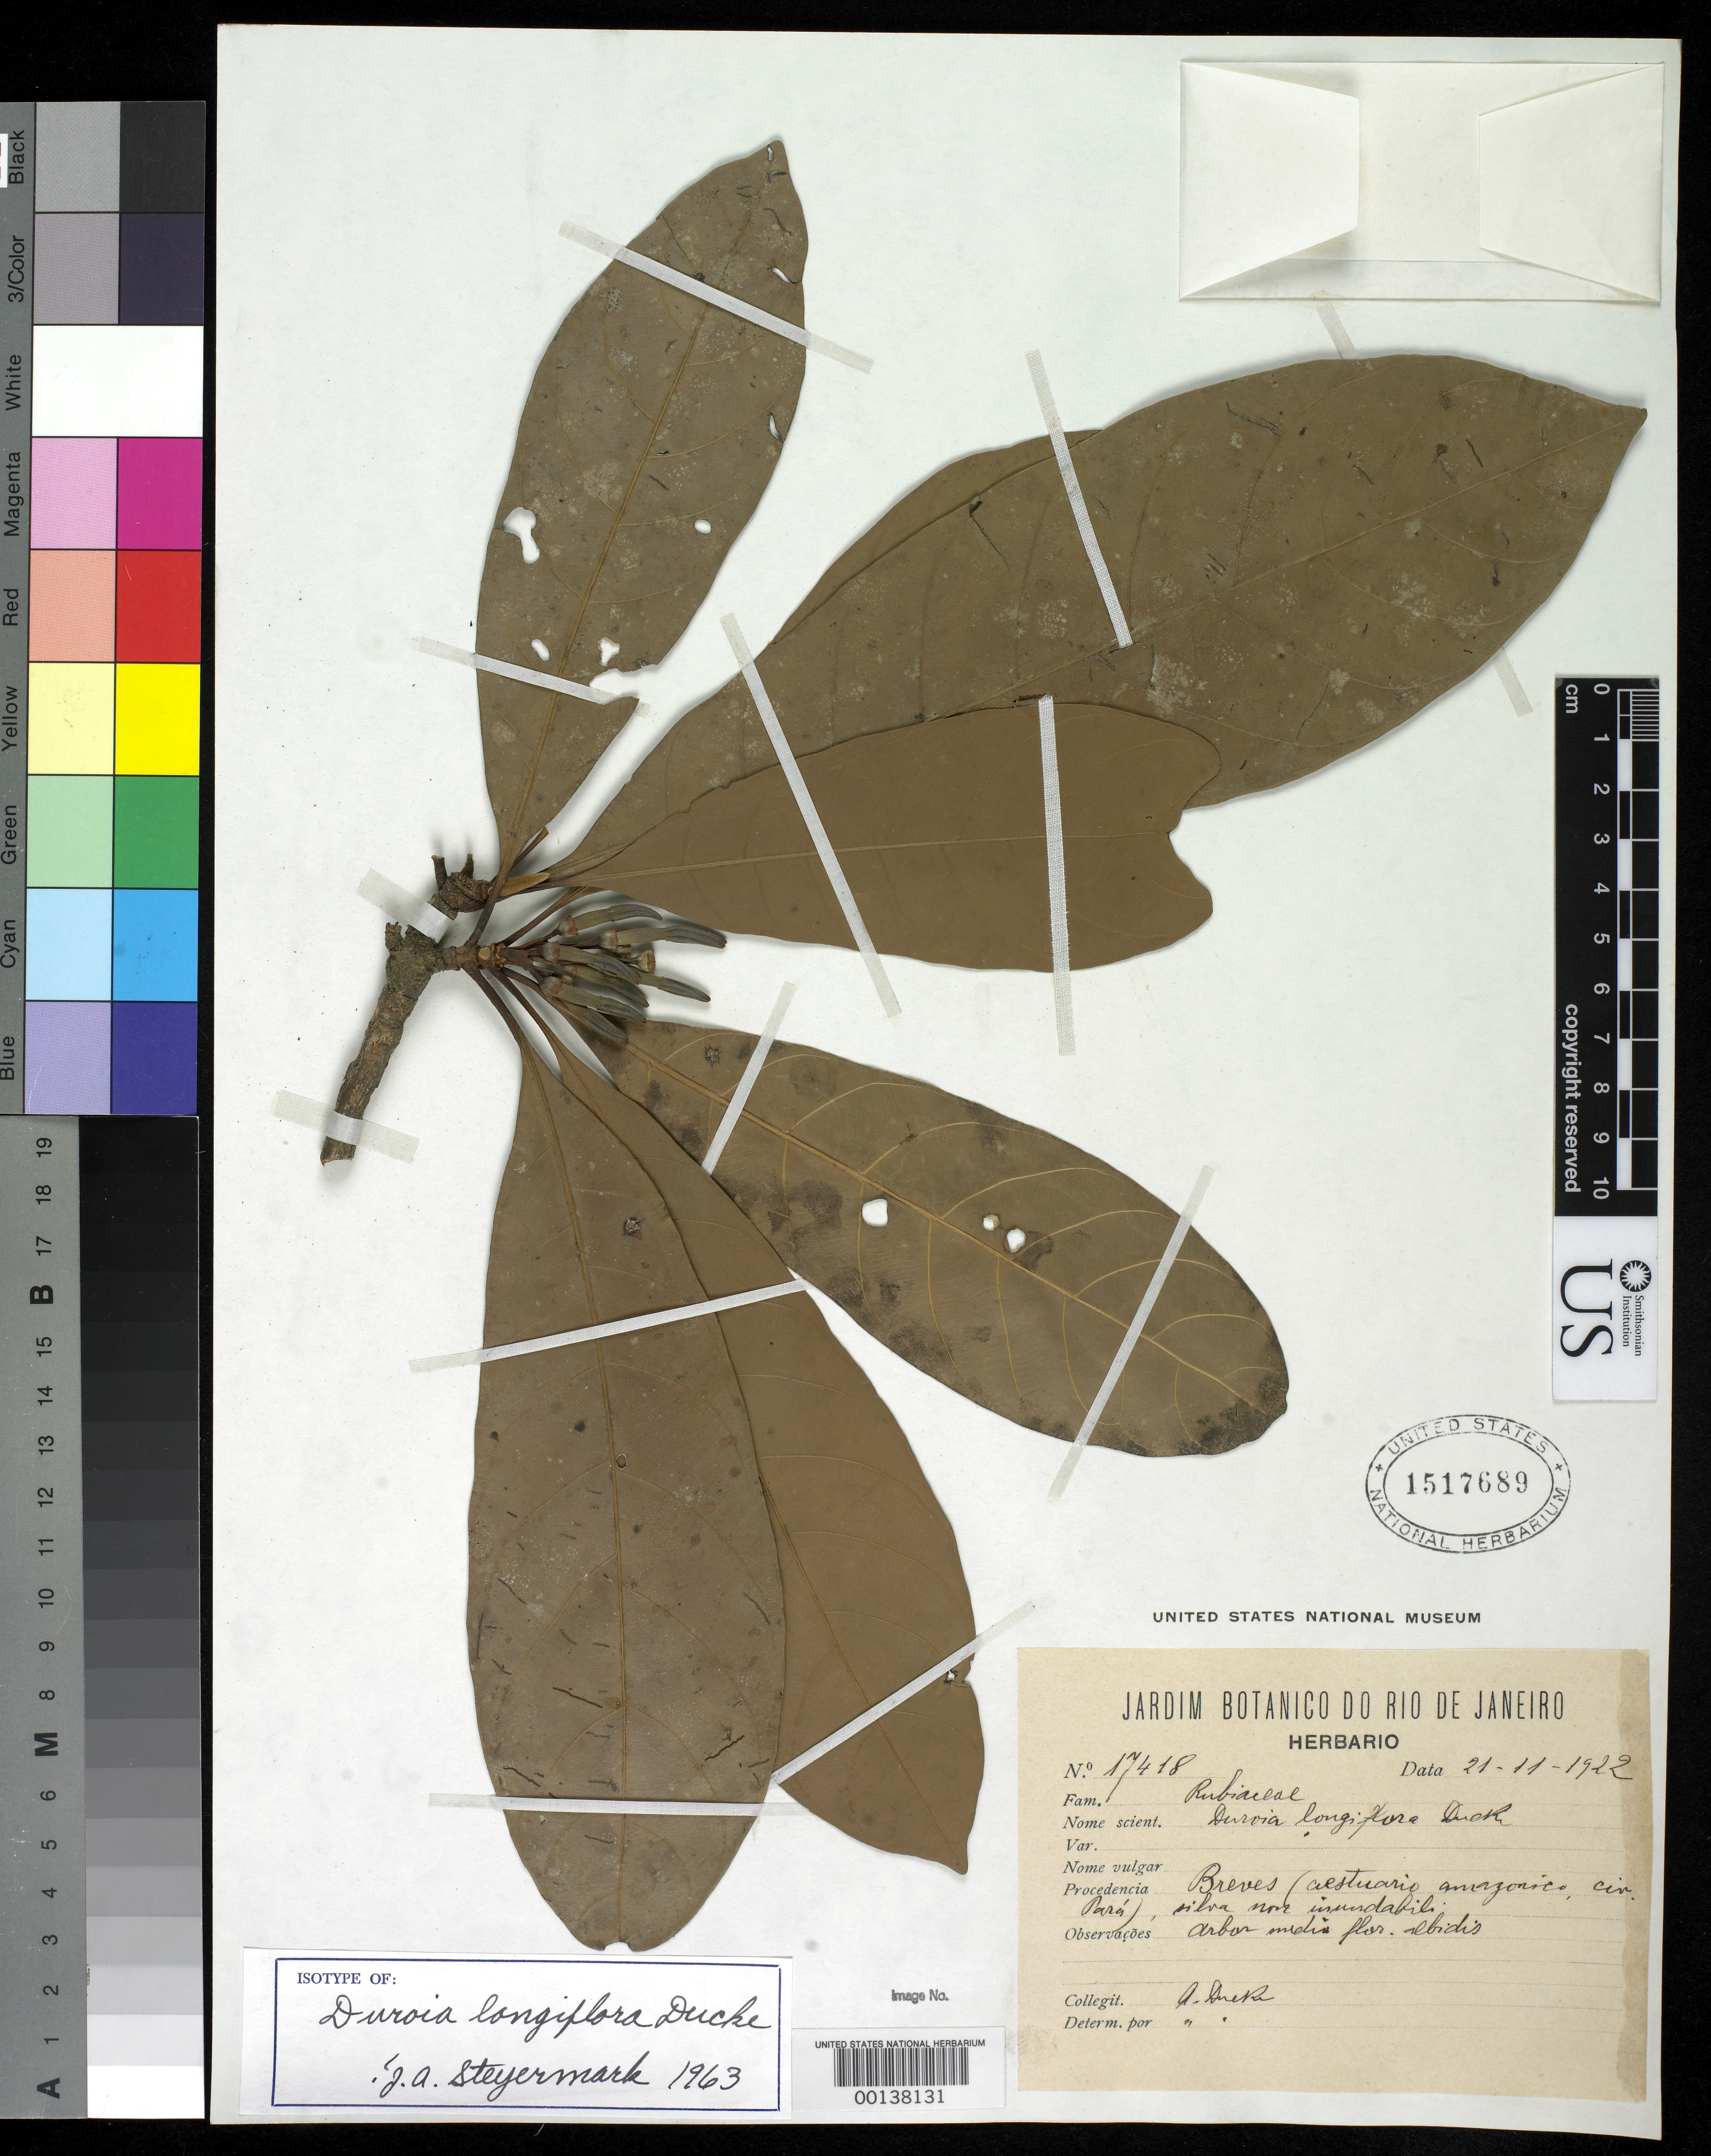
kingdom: Plantae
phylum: Tracheophyta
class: Magnoliopsida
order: Gentianales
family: Rubiaceae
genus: Duroia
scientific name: Duroia longiflora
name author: Ducke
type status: Isotype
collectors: A. Ducke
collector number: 17418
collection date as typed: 21 Nov 1922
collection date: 1922-11-21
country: Brazil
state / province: Pará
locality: Breves.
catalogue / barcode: US 1517689